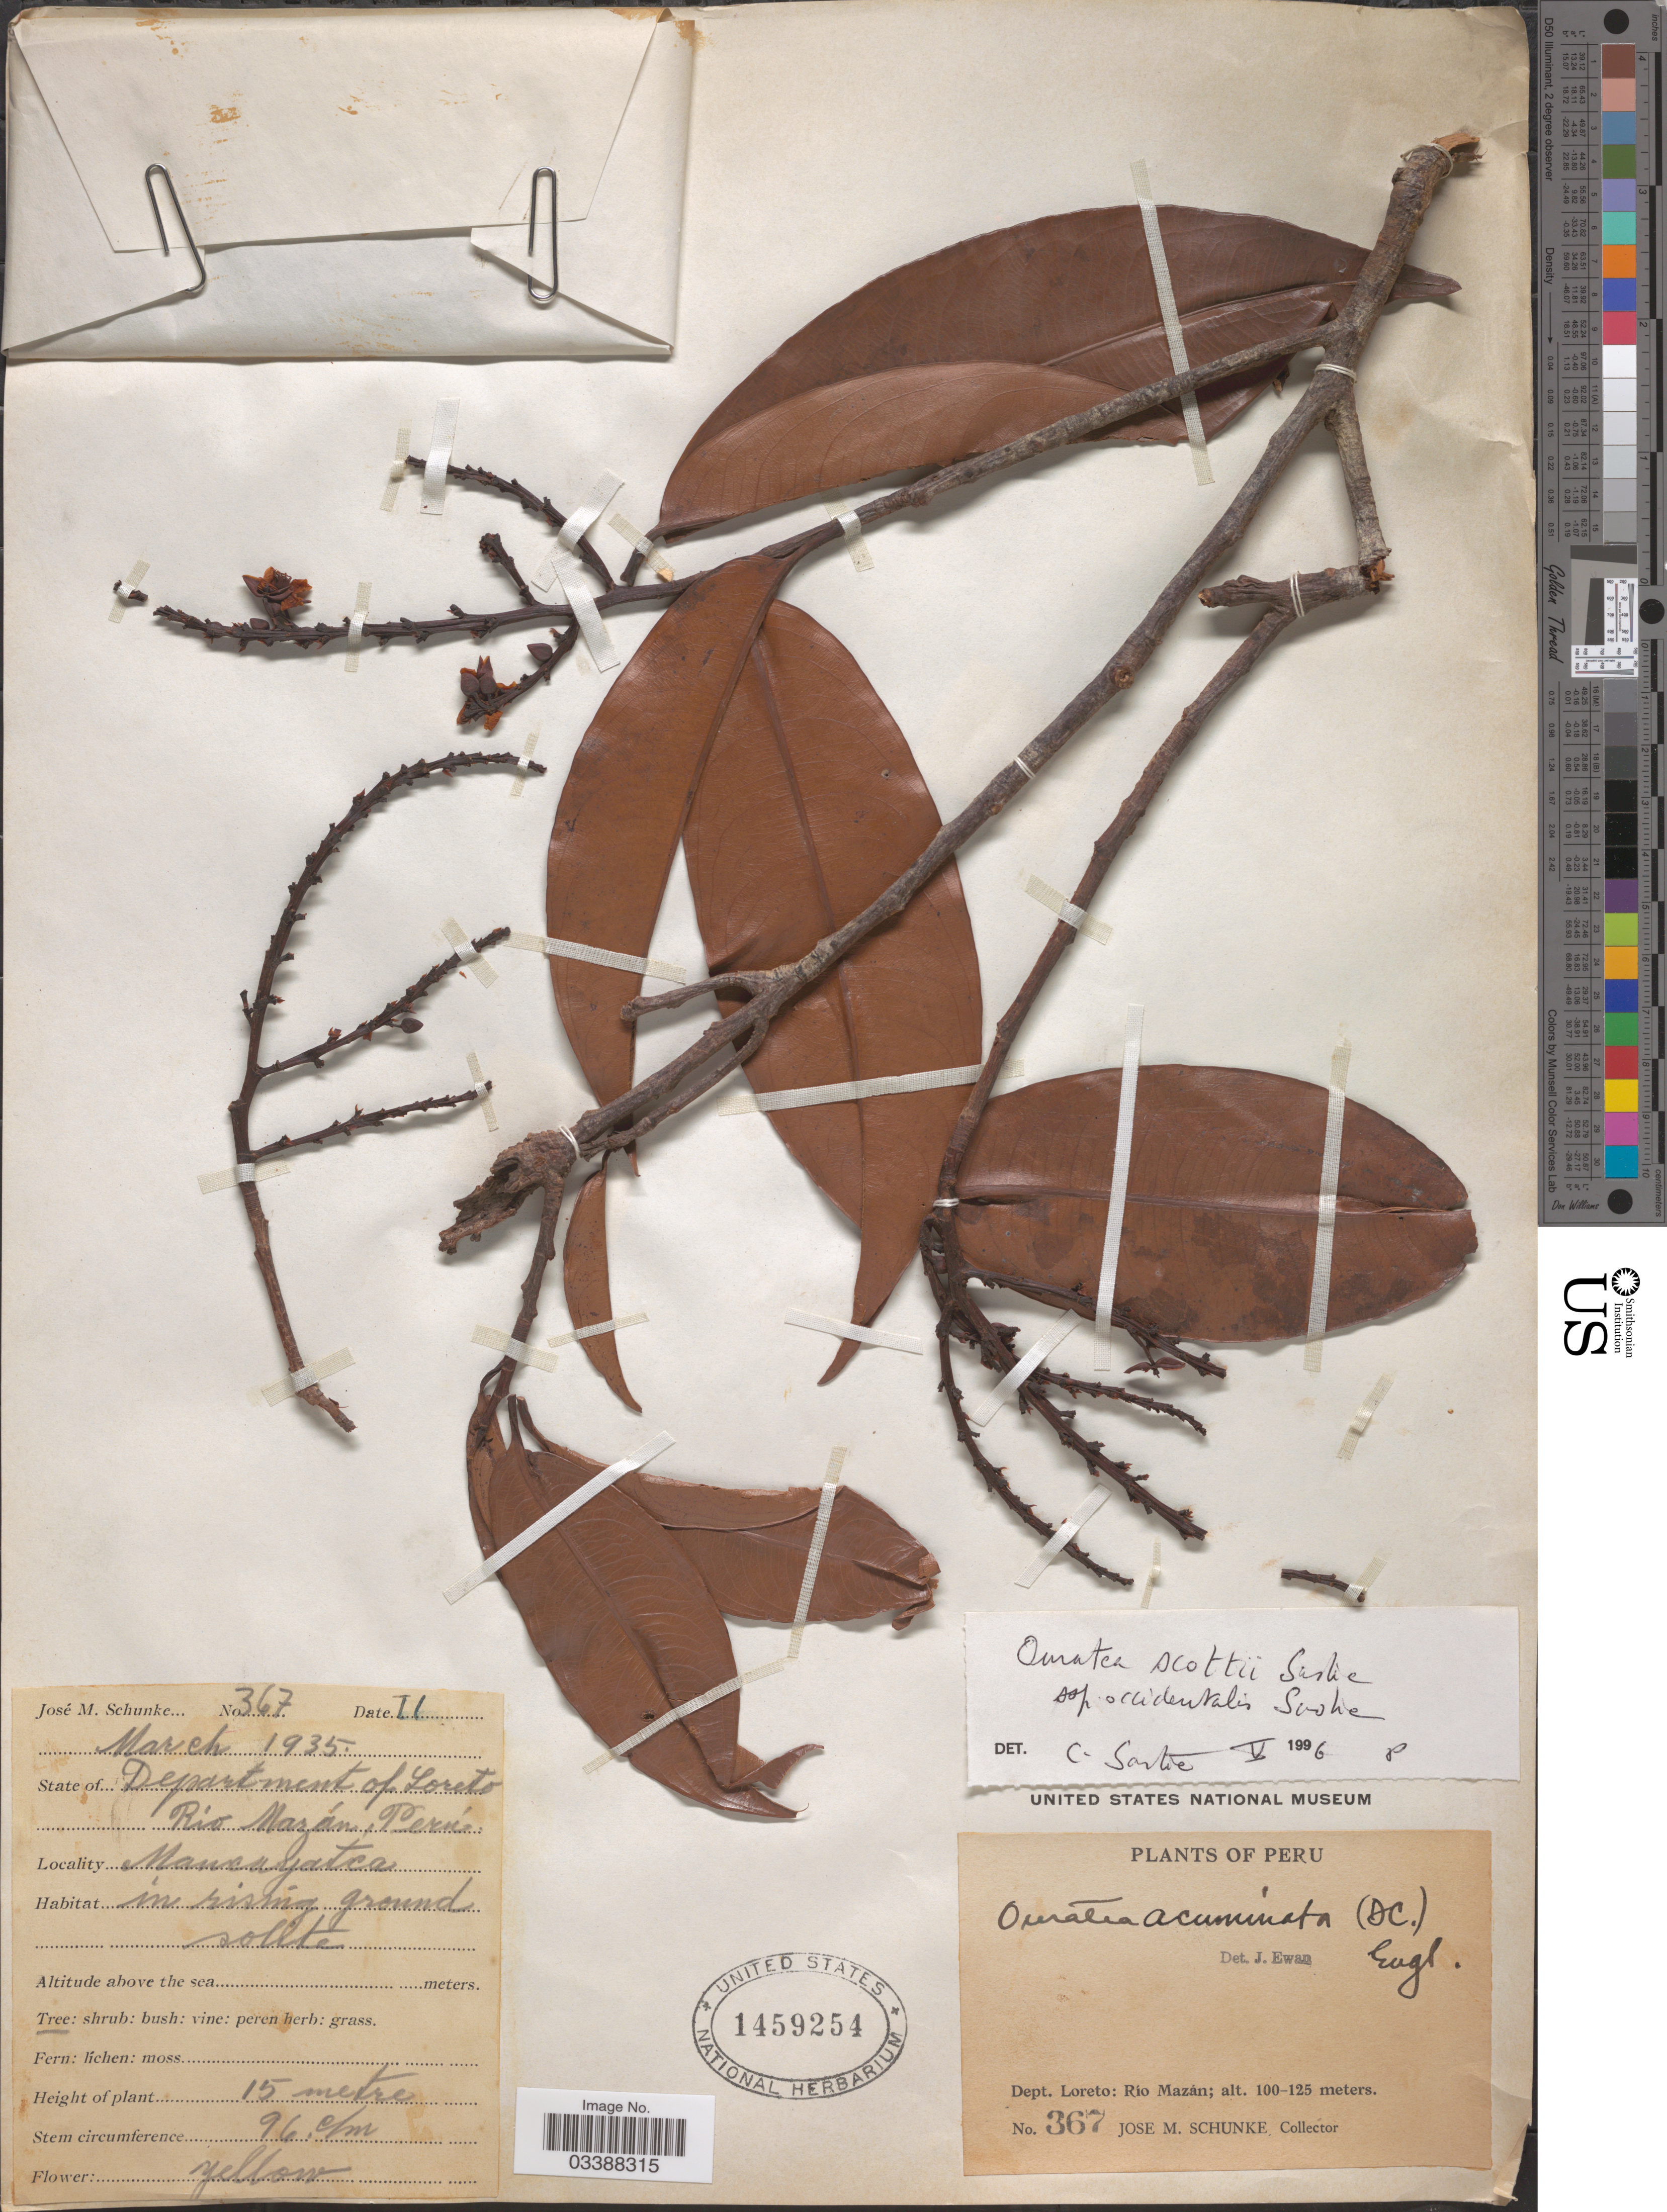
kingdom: Plantae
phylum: Tracheophyta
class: Magnoliopsida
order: Malpighiales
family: Ochnaceae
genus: Ouratea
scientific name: Ouratea scottii subsp. occidentalis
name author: Sastre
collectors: J. M. Schunke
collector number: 367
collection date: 1935-03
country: Peru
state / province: Loreto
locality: Dept. Loreto: Río Mazán. Maucayatca.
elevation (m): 100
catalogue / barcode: US 1459254